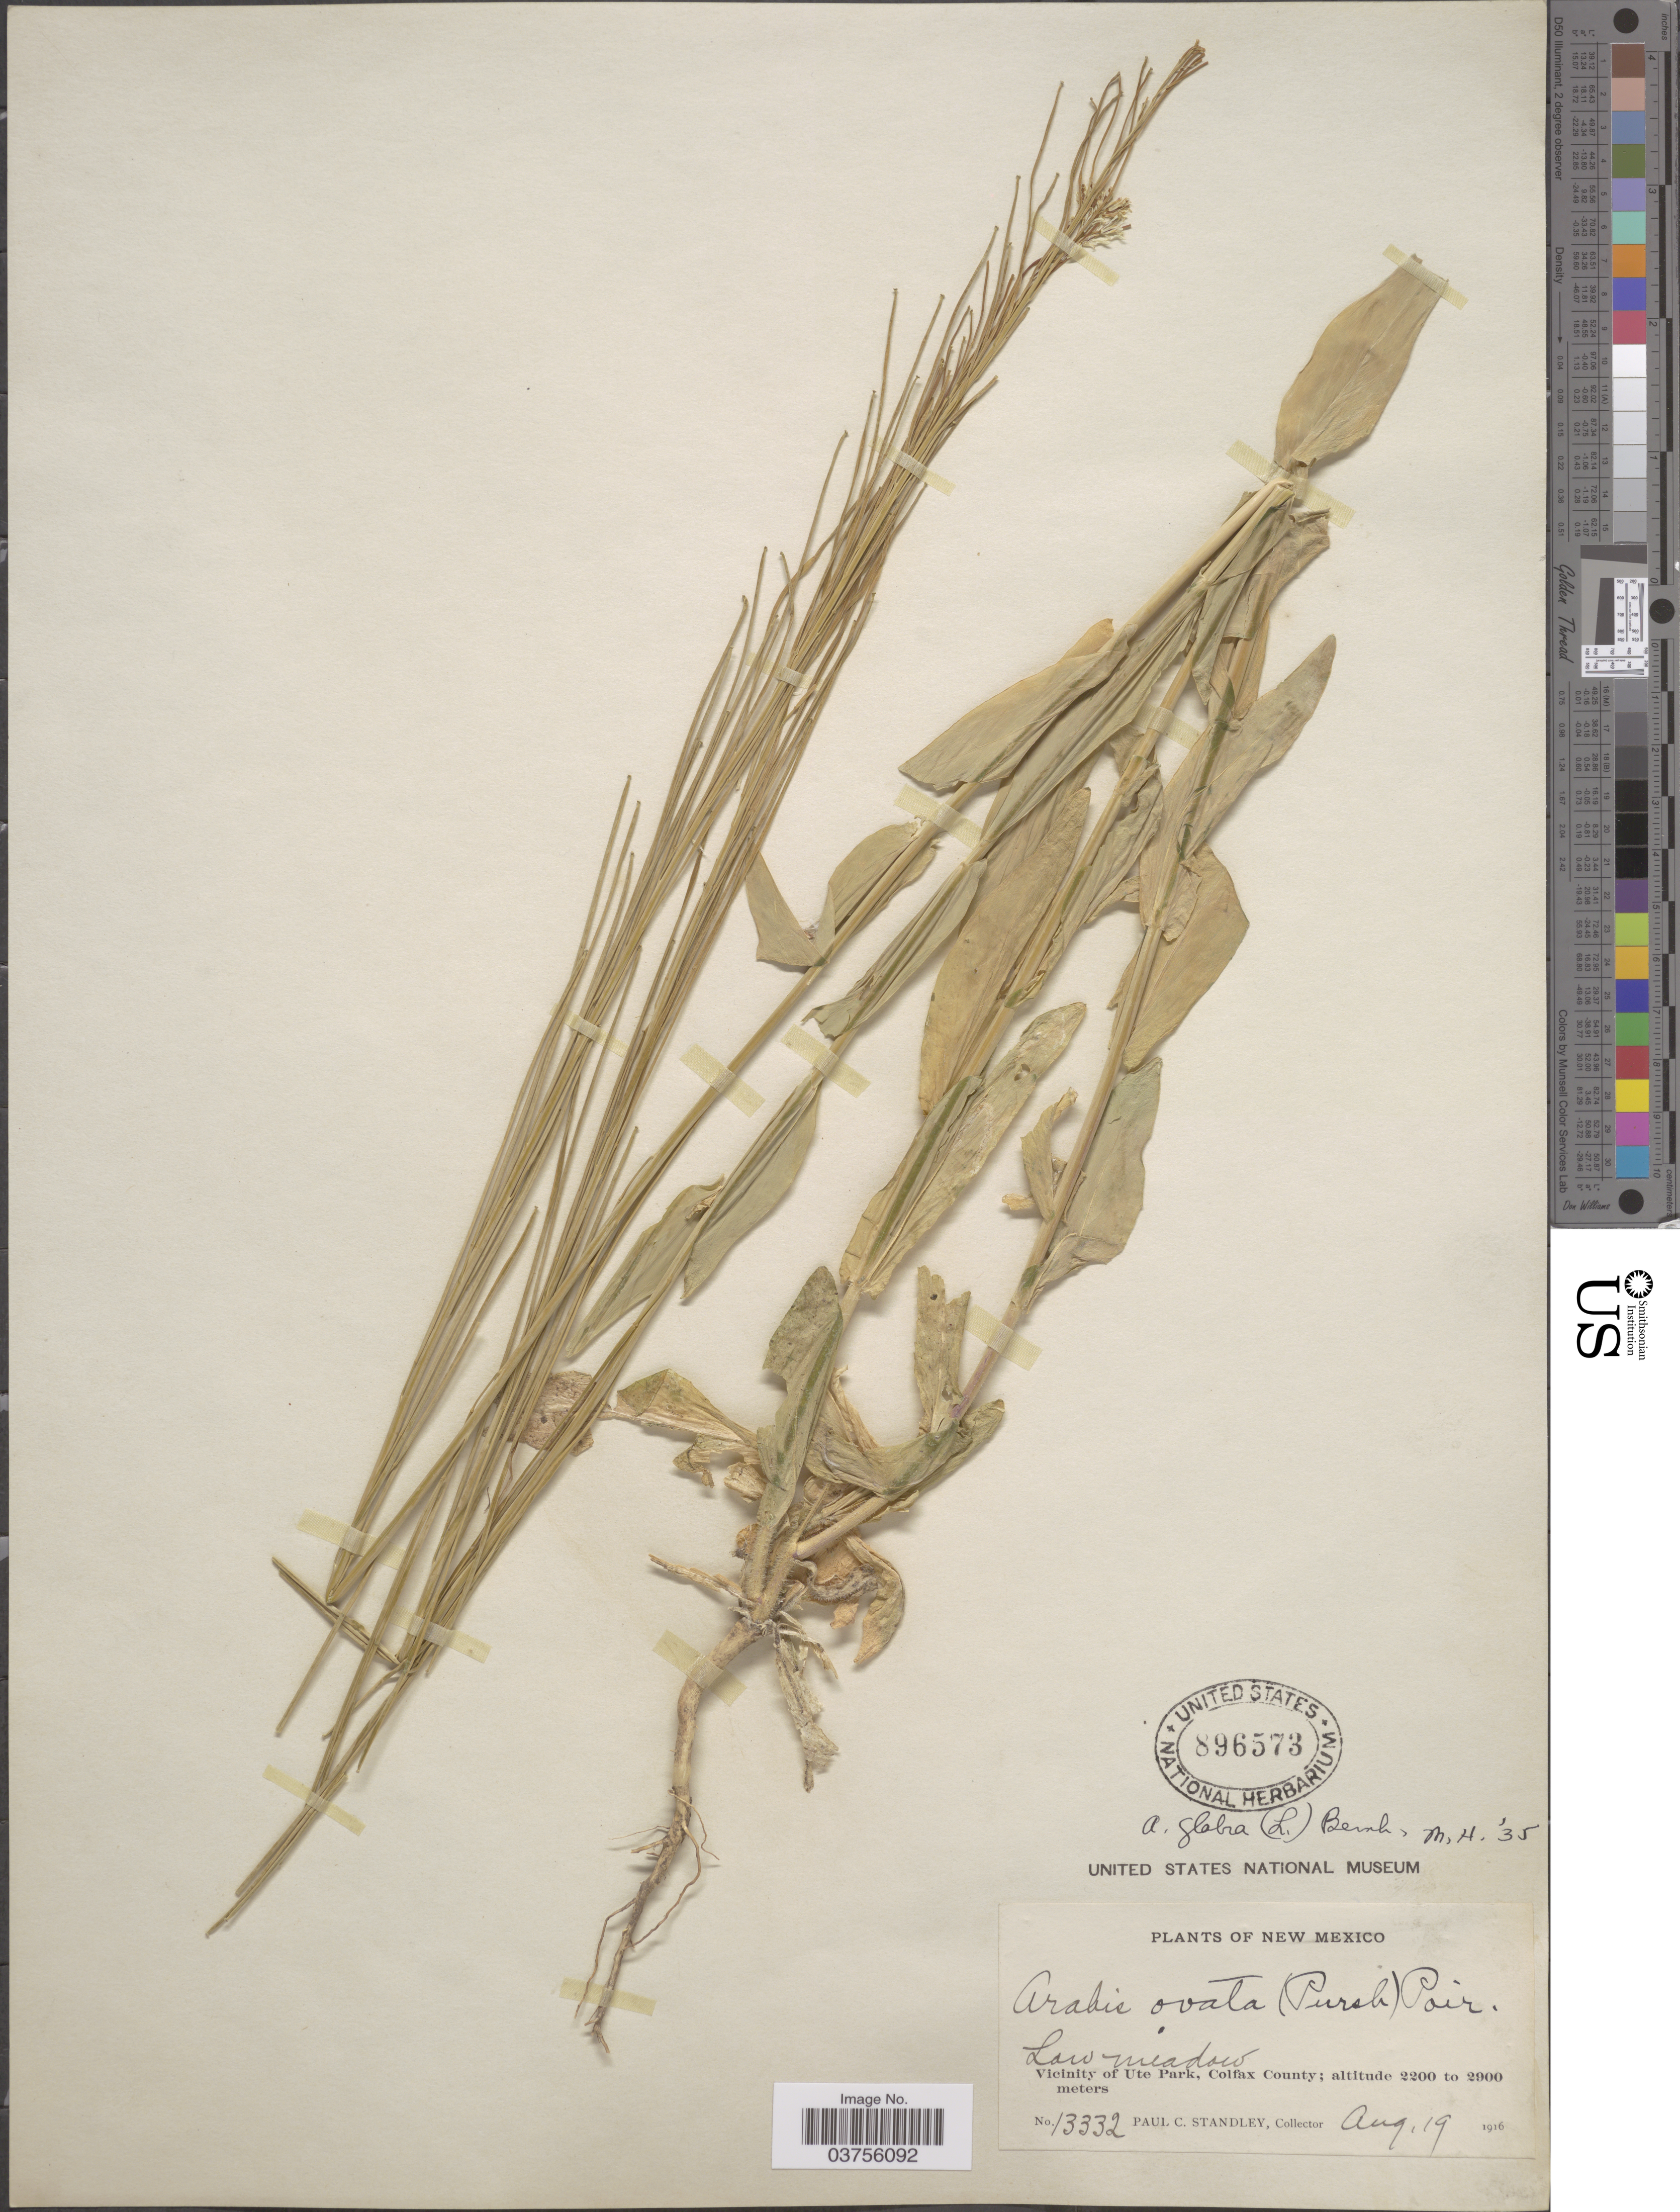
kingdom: Plantae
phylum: Tracheophyta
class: Magnoliopsida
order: Brassicales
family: Brassicaceae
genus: Turritis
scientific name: Turritis glabra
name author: L.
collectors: P. C. Standley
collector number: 13332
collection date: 1916-08-19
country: United States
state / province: New Mexico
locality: Vicinity of Ute Park, Colfax County.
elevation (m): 2200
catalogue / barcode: US 896573